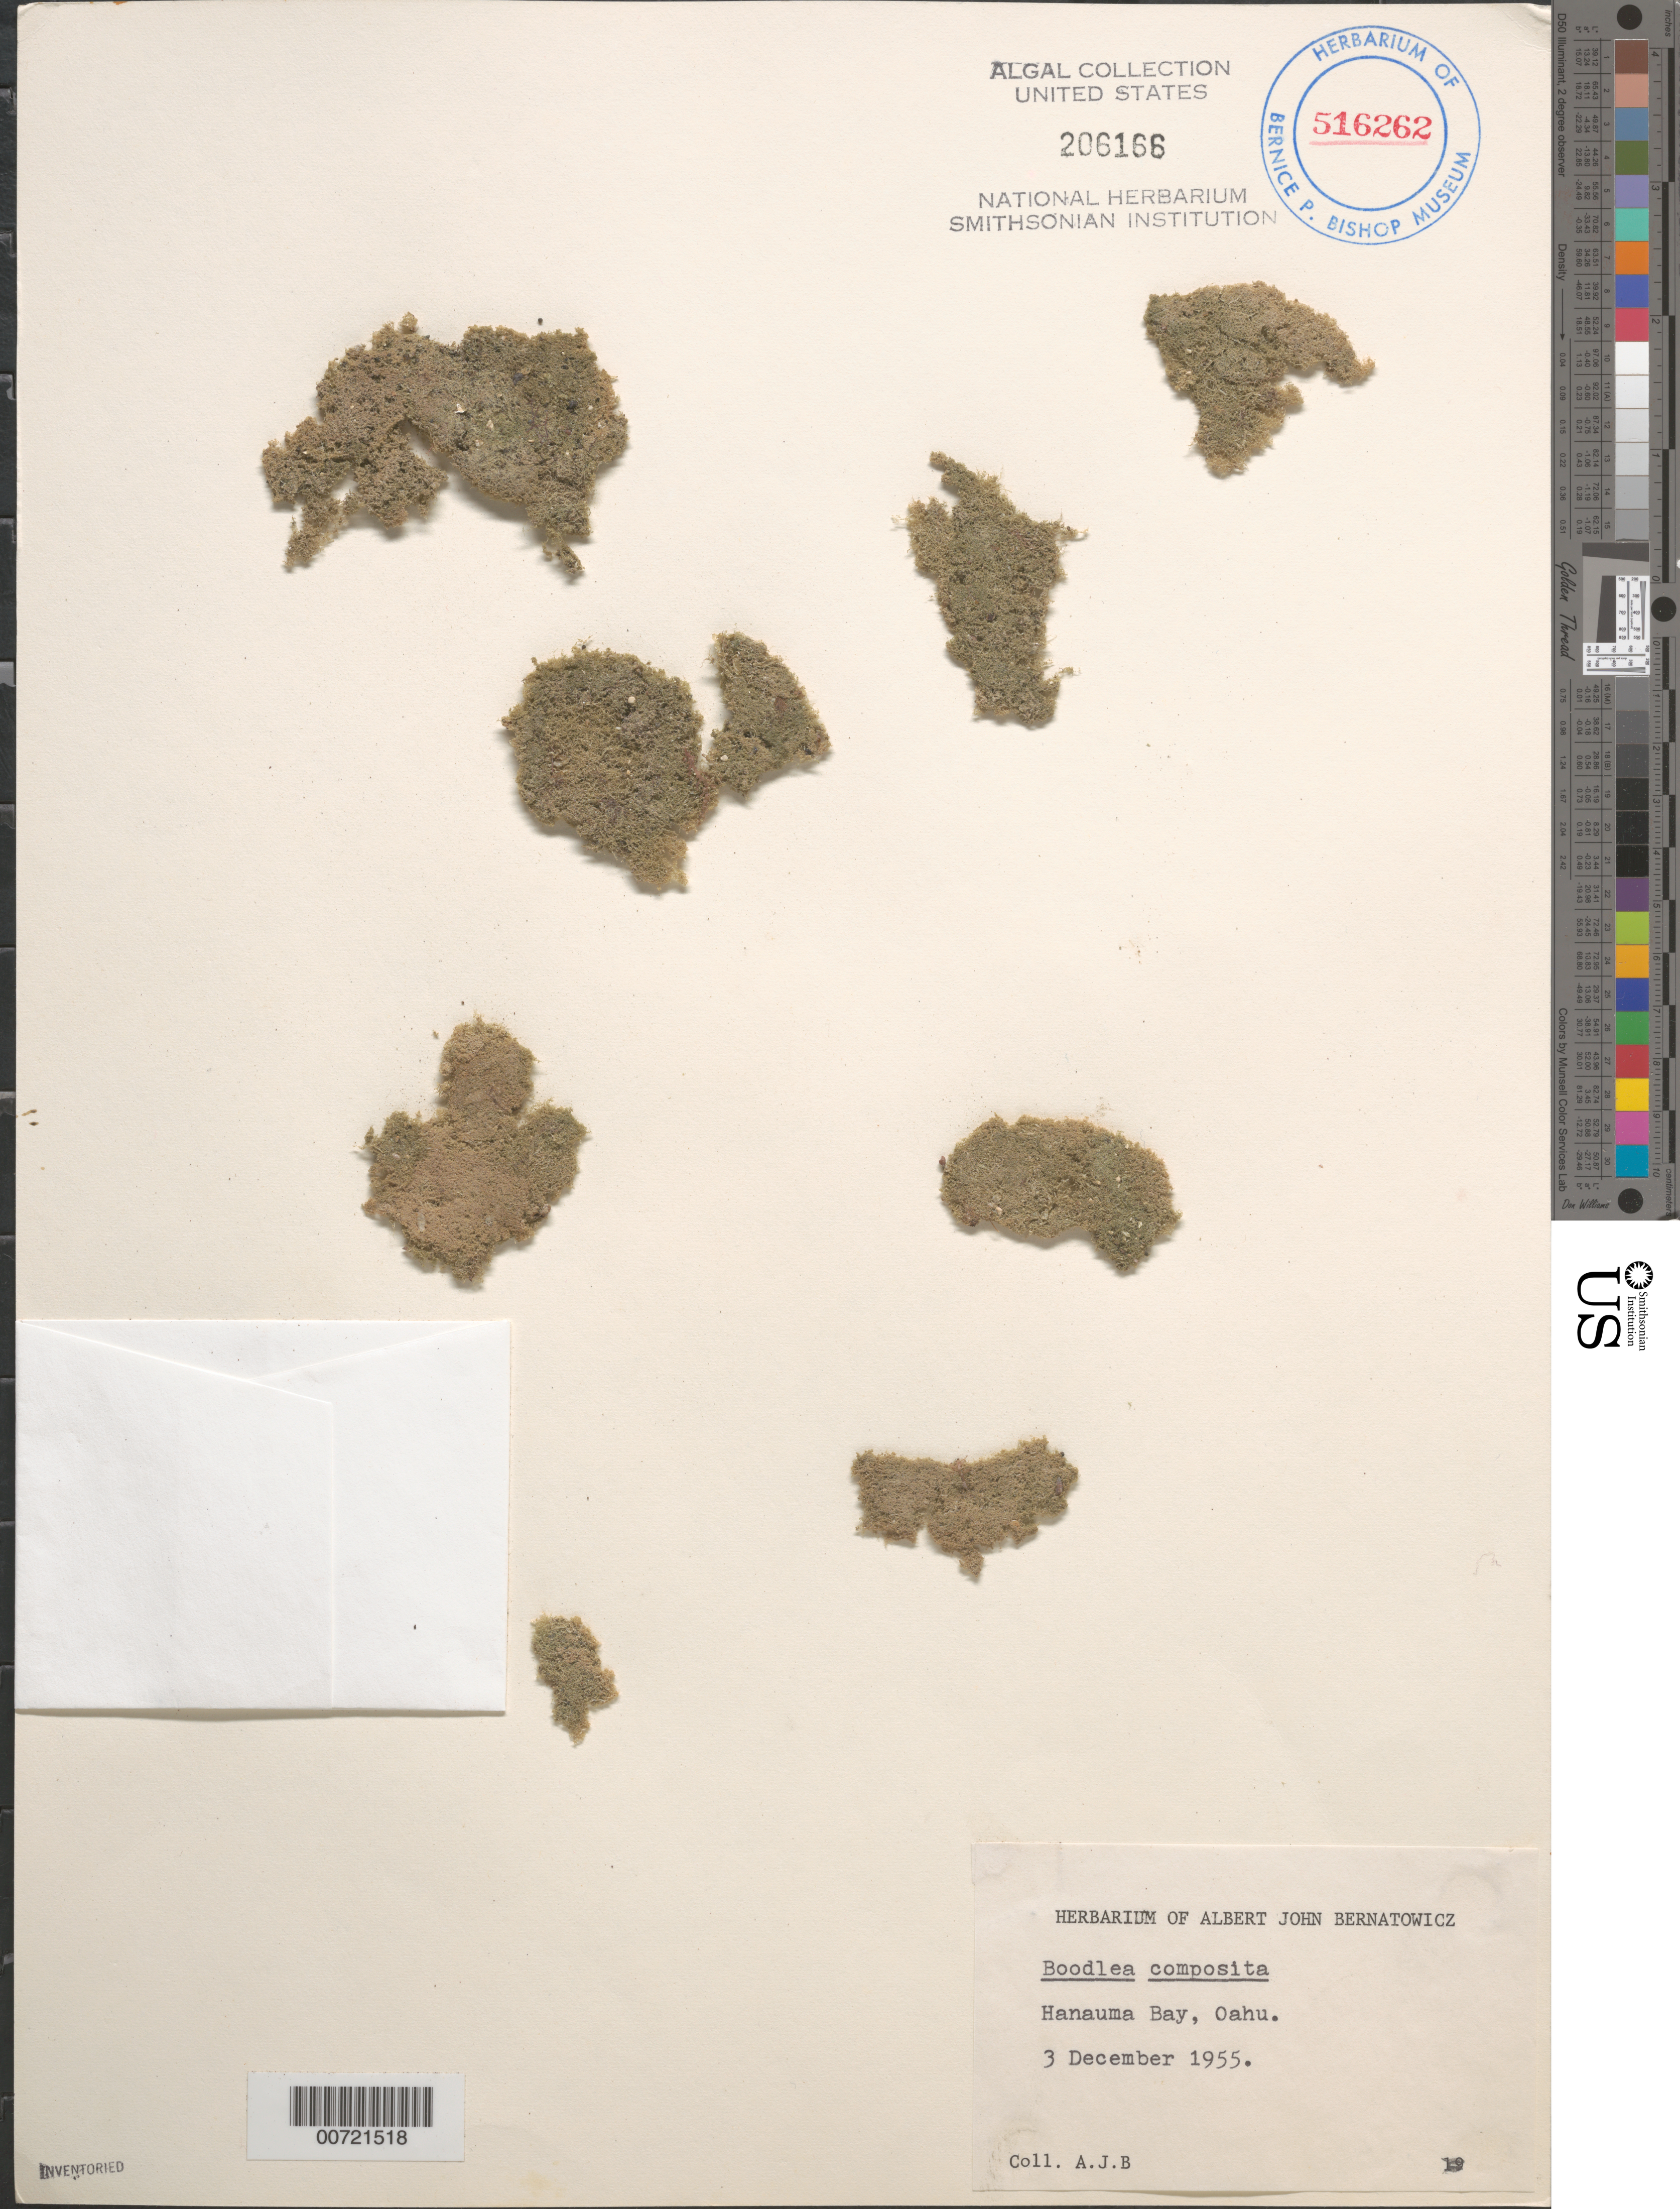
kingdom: Plantae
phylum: Chlorophyta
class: Ulvophyceae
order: Siphonocladales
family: Boodleaceae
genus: Boodlea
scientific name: Boodlea composita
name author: (Harv.) F. Brand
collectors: A. Bernatowicz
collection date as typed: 03 Dec 1955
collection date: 1955-12-03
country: United States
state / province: Hawaii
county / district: Honolulu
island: Oahu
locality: Hanauma Bay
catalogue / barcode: US 206166